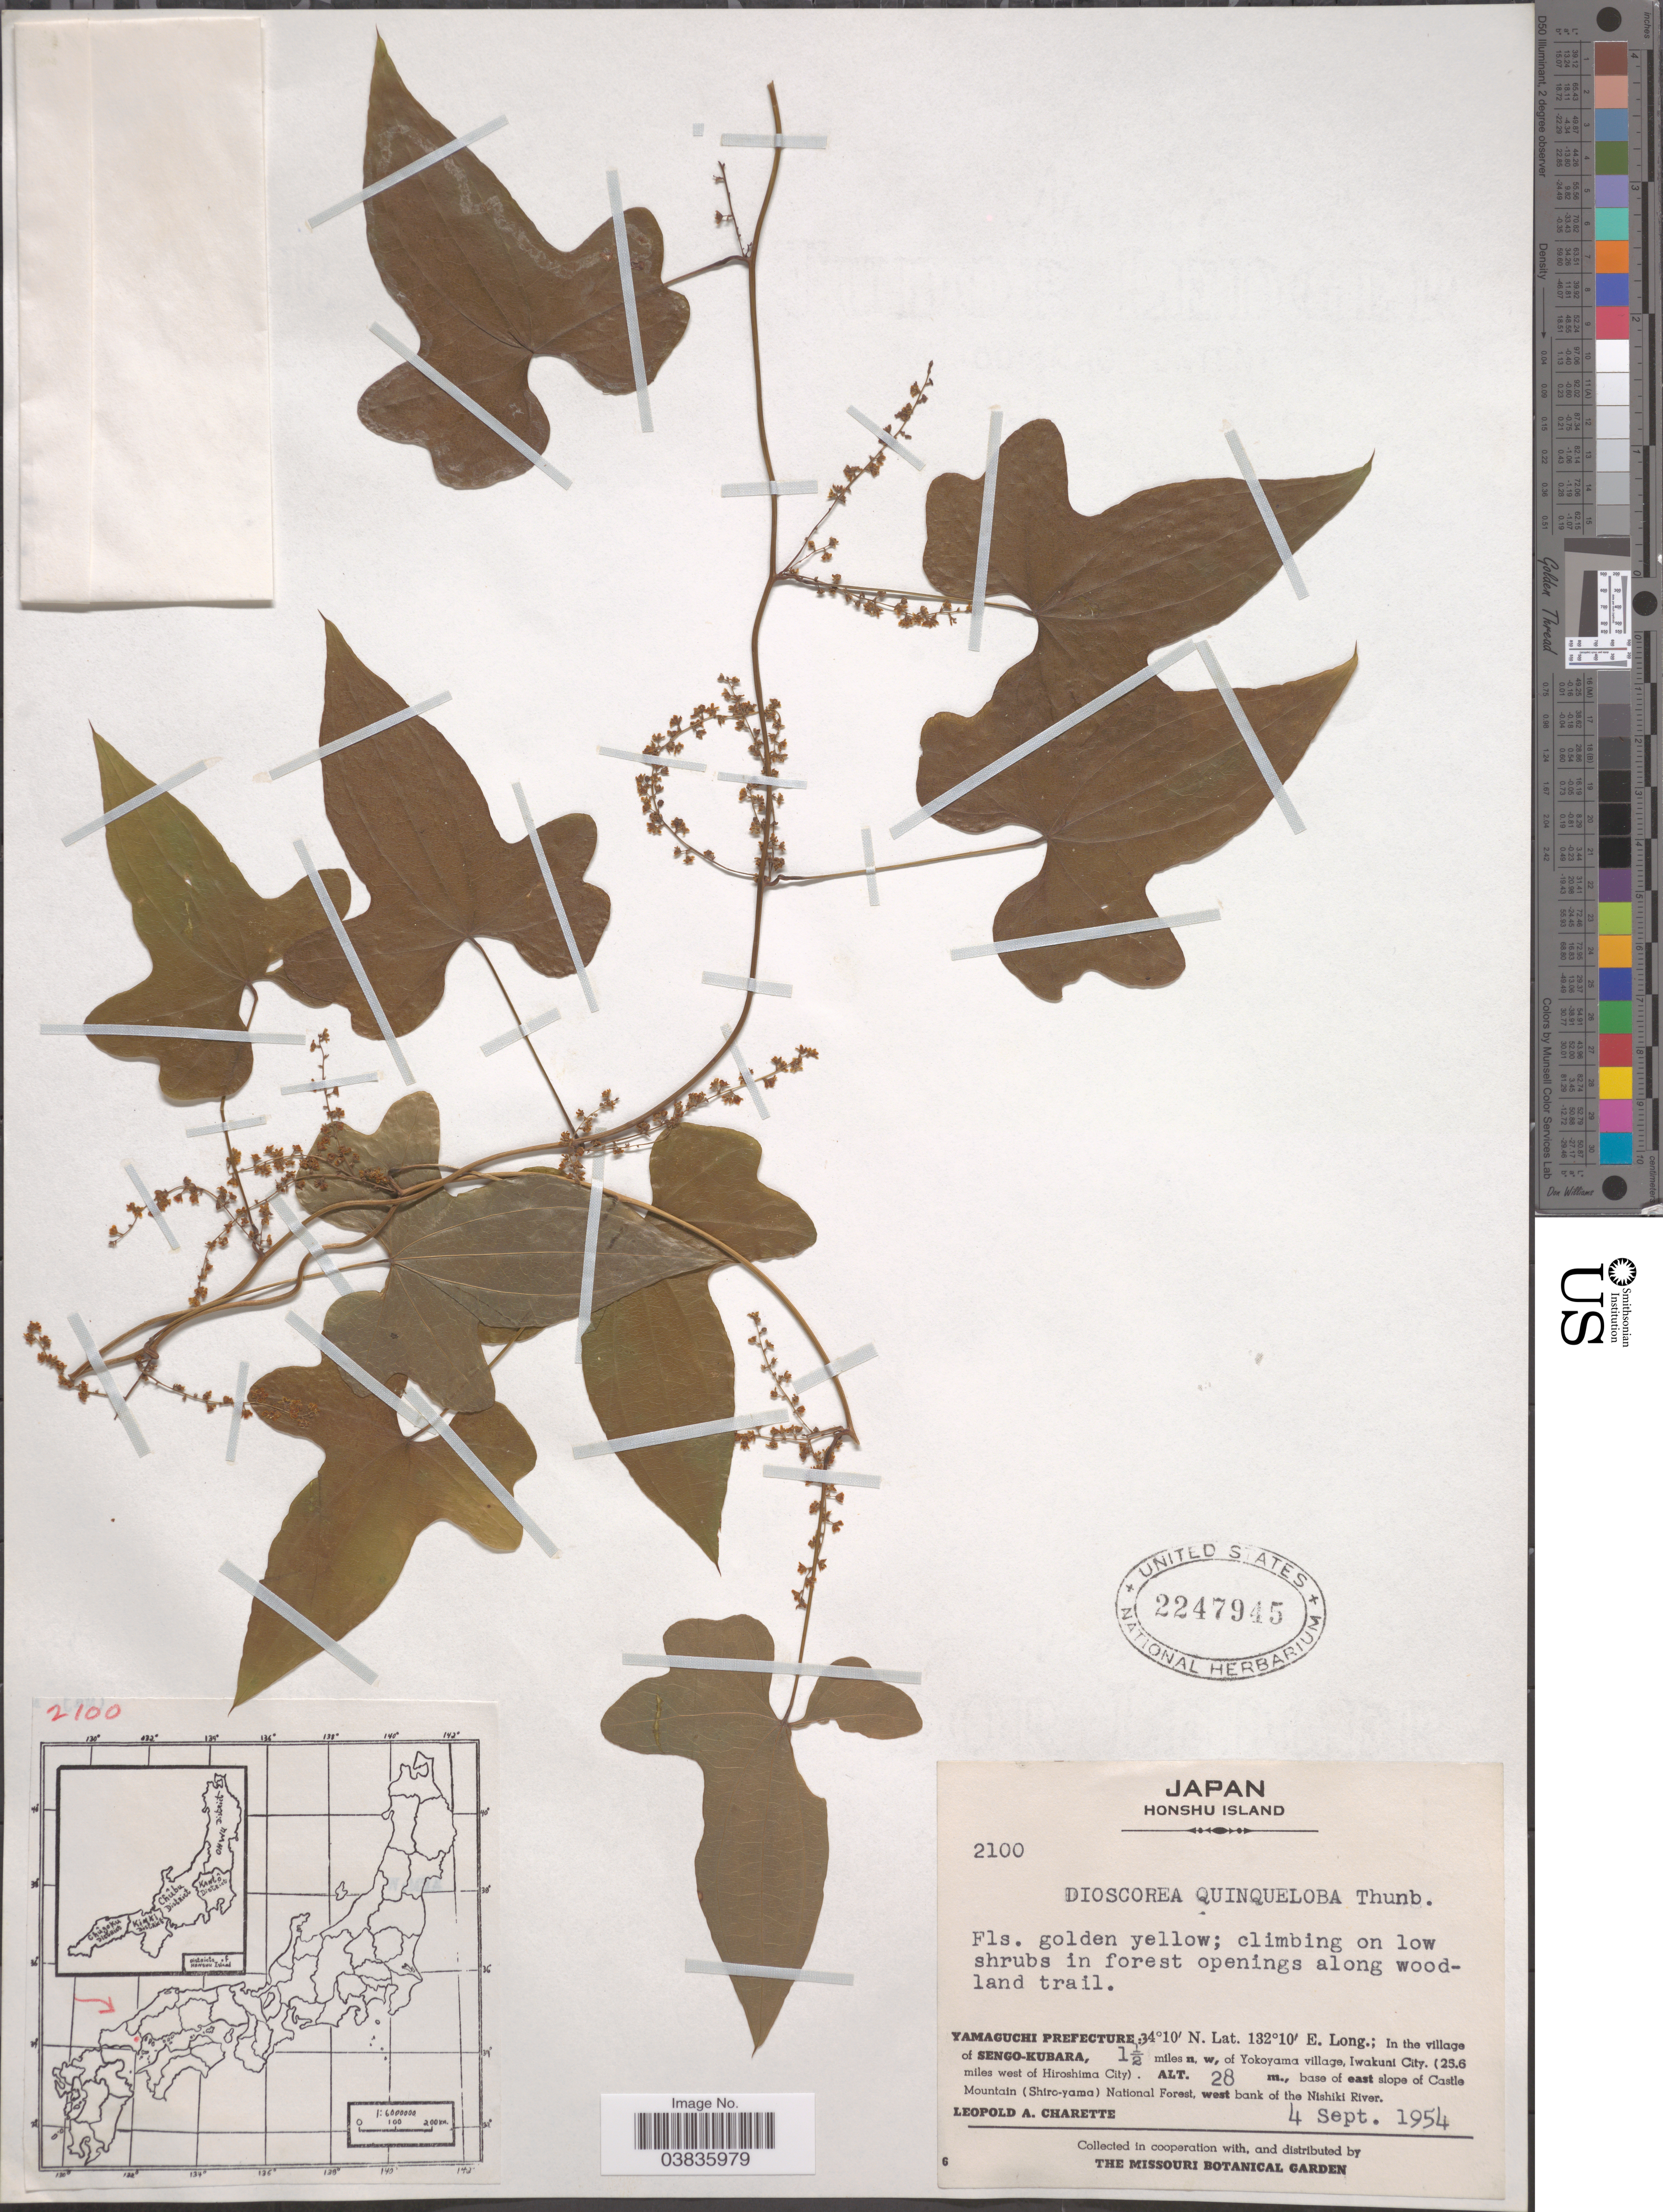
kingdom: Plantae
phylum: Tracheophyta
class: Liliopsida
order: Dioscoreales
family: Dioscoreaceae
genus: Dioscorea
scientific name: Dioscorea quinqueloba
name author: Thunb.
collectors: L. A. Charette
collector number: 2100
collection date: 1954-09-04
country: Japan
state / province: Yamaguti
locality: Honshu Island. Yamaguchi Prefecture: In the village of Sengo-Kubara, 1½ miles n.w. of Yokoyama village, Iwakuni City. (25.6 miles west of Hiroshima City).Base of east slope of Castle Mountain (Shiro-yama) National Forest, west bank of the Nishiki River.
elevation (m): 28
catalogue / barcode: US 2247945